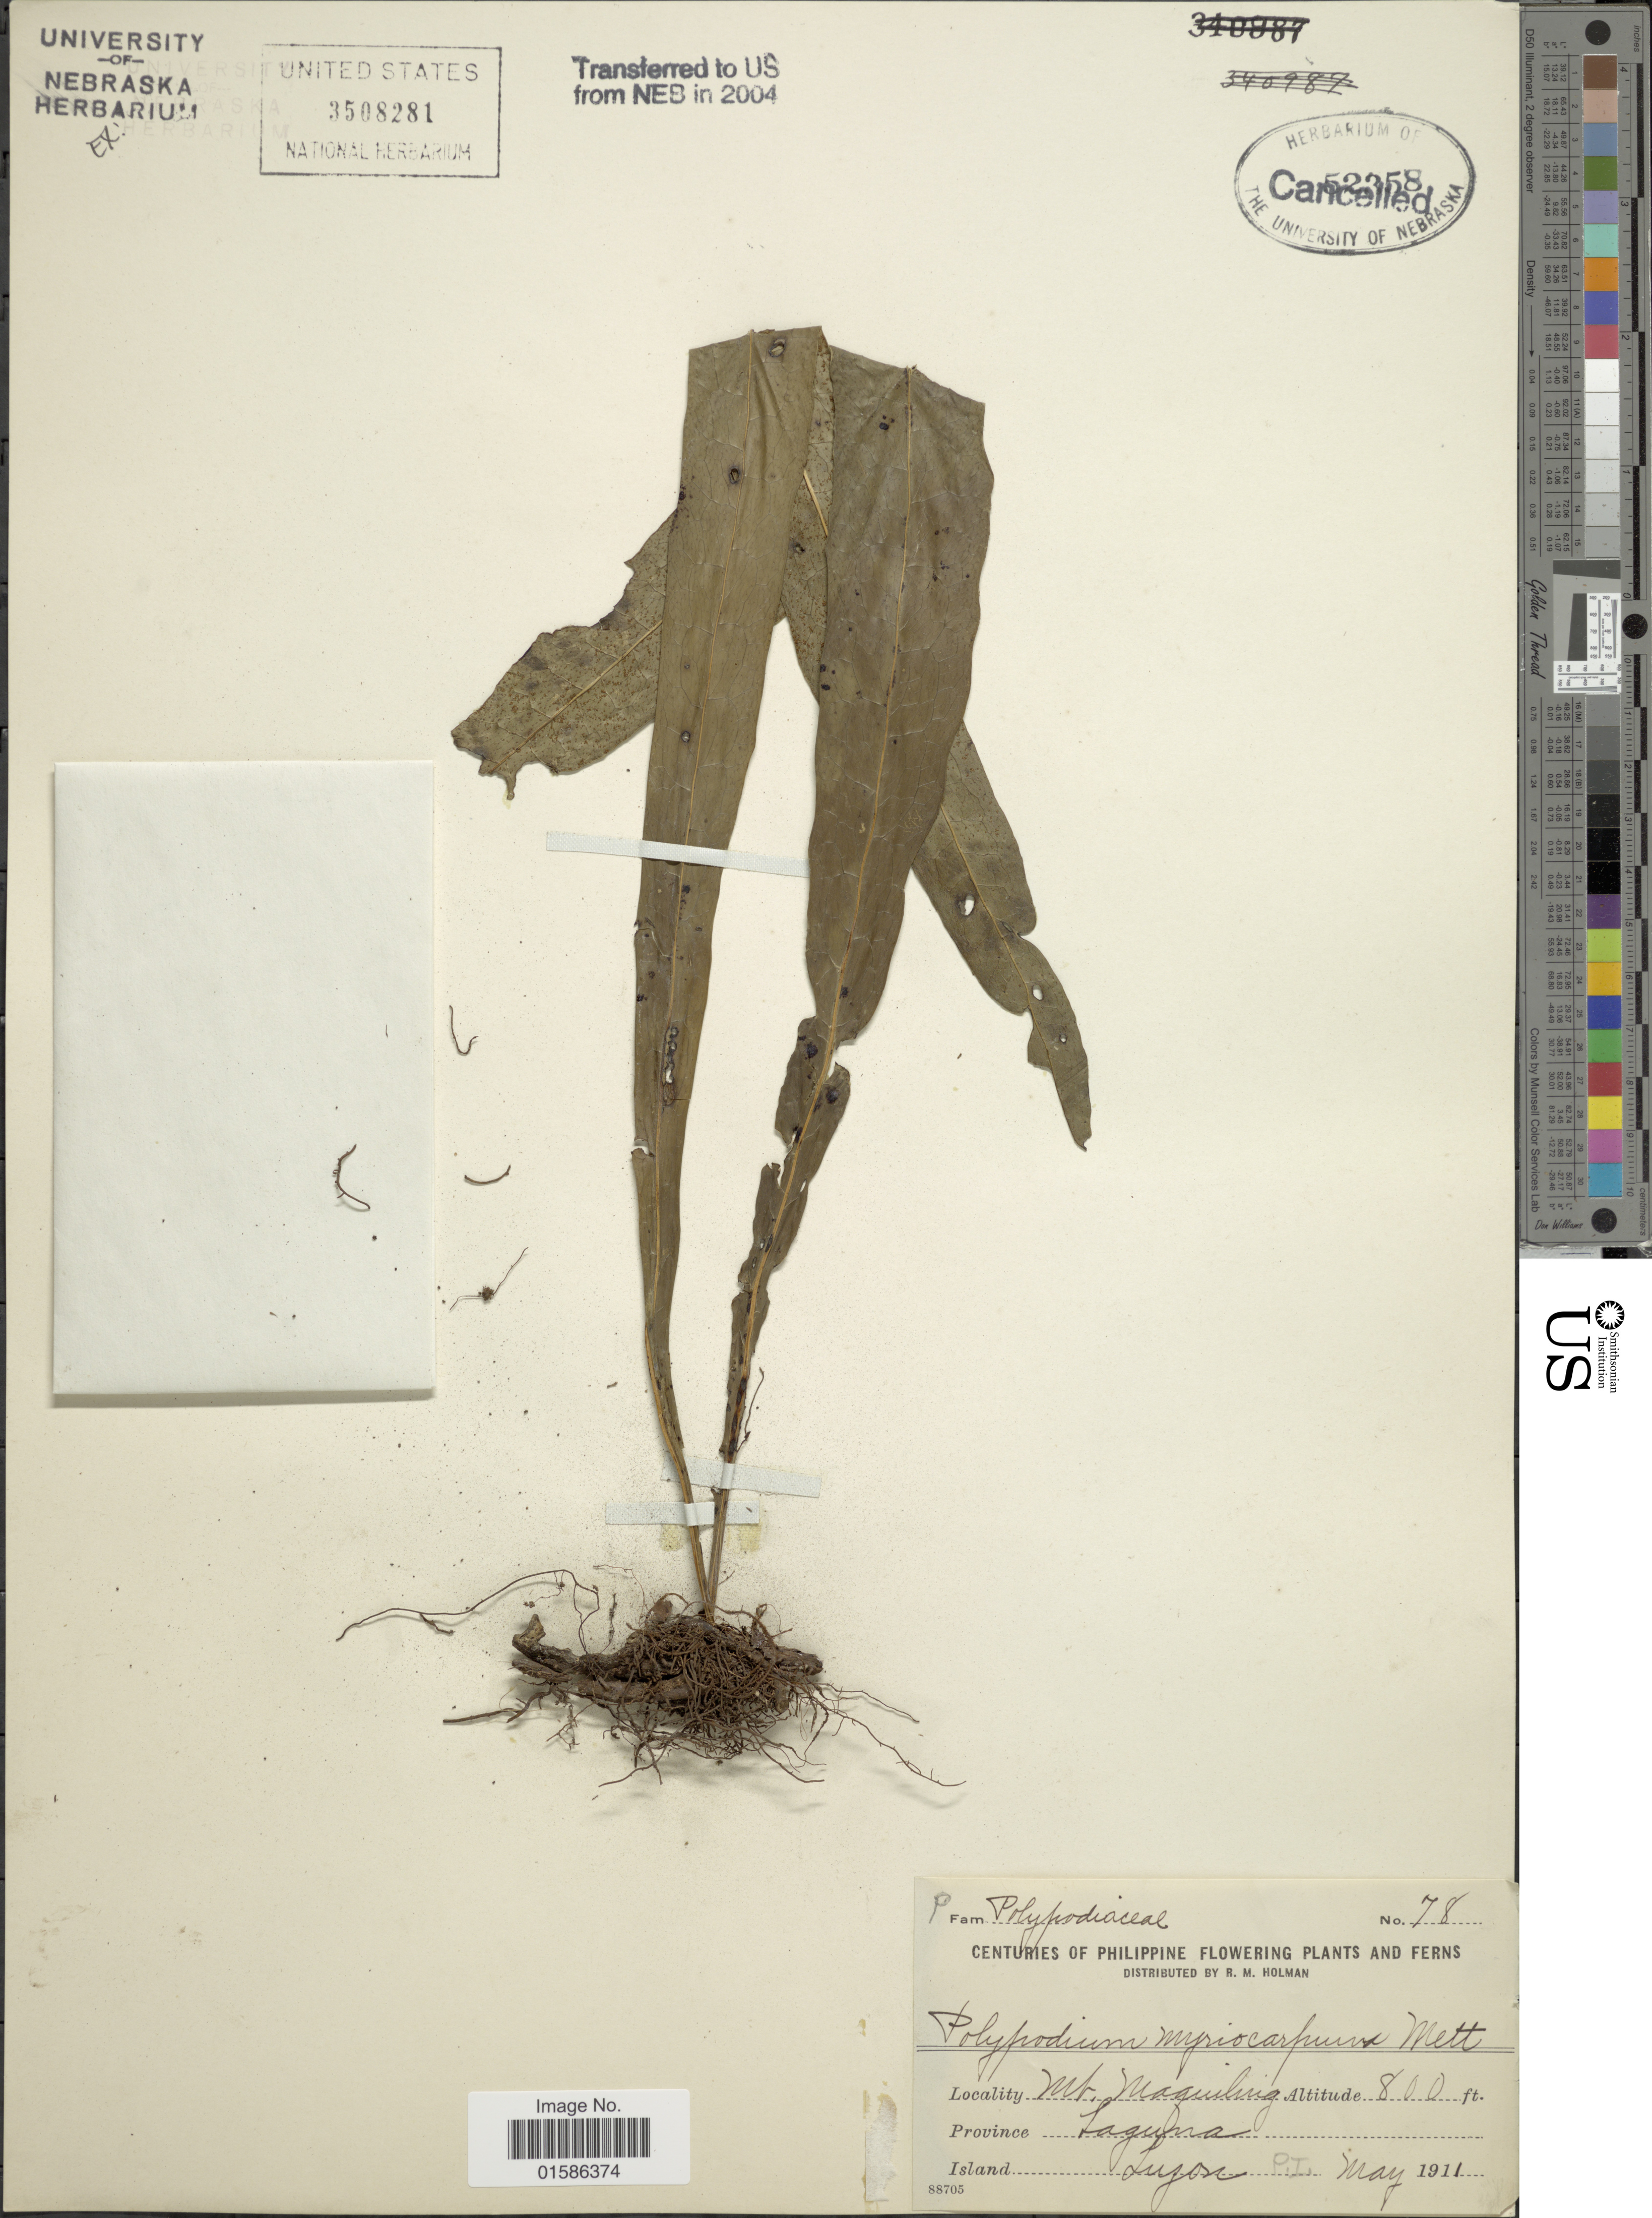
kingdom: Plantae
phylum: Tracheophyta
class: Polypodiopsida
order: Polypodiales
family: Polypodiaceae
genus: Microsorum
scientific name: Microsorum longissimum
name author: Fée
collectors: R. Holman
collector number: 78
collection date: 1911-05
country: Philippines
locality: Mt Maquiling, Province Laguna, Island Luzon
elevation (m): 244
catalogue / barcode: US 3508281